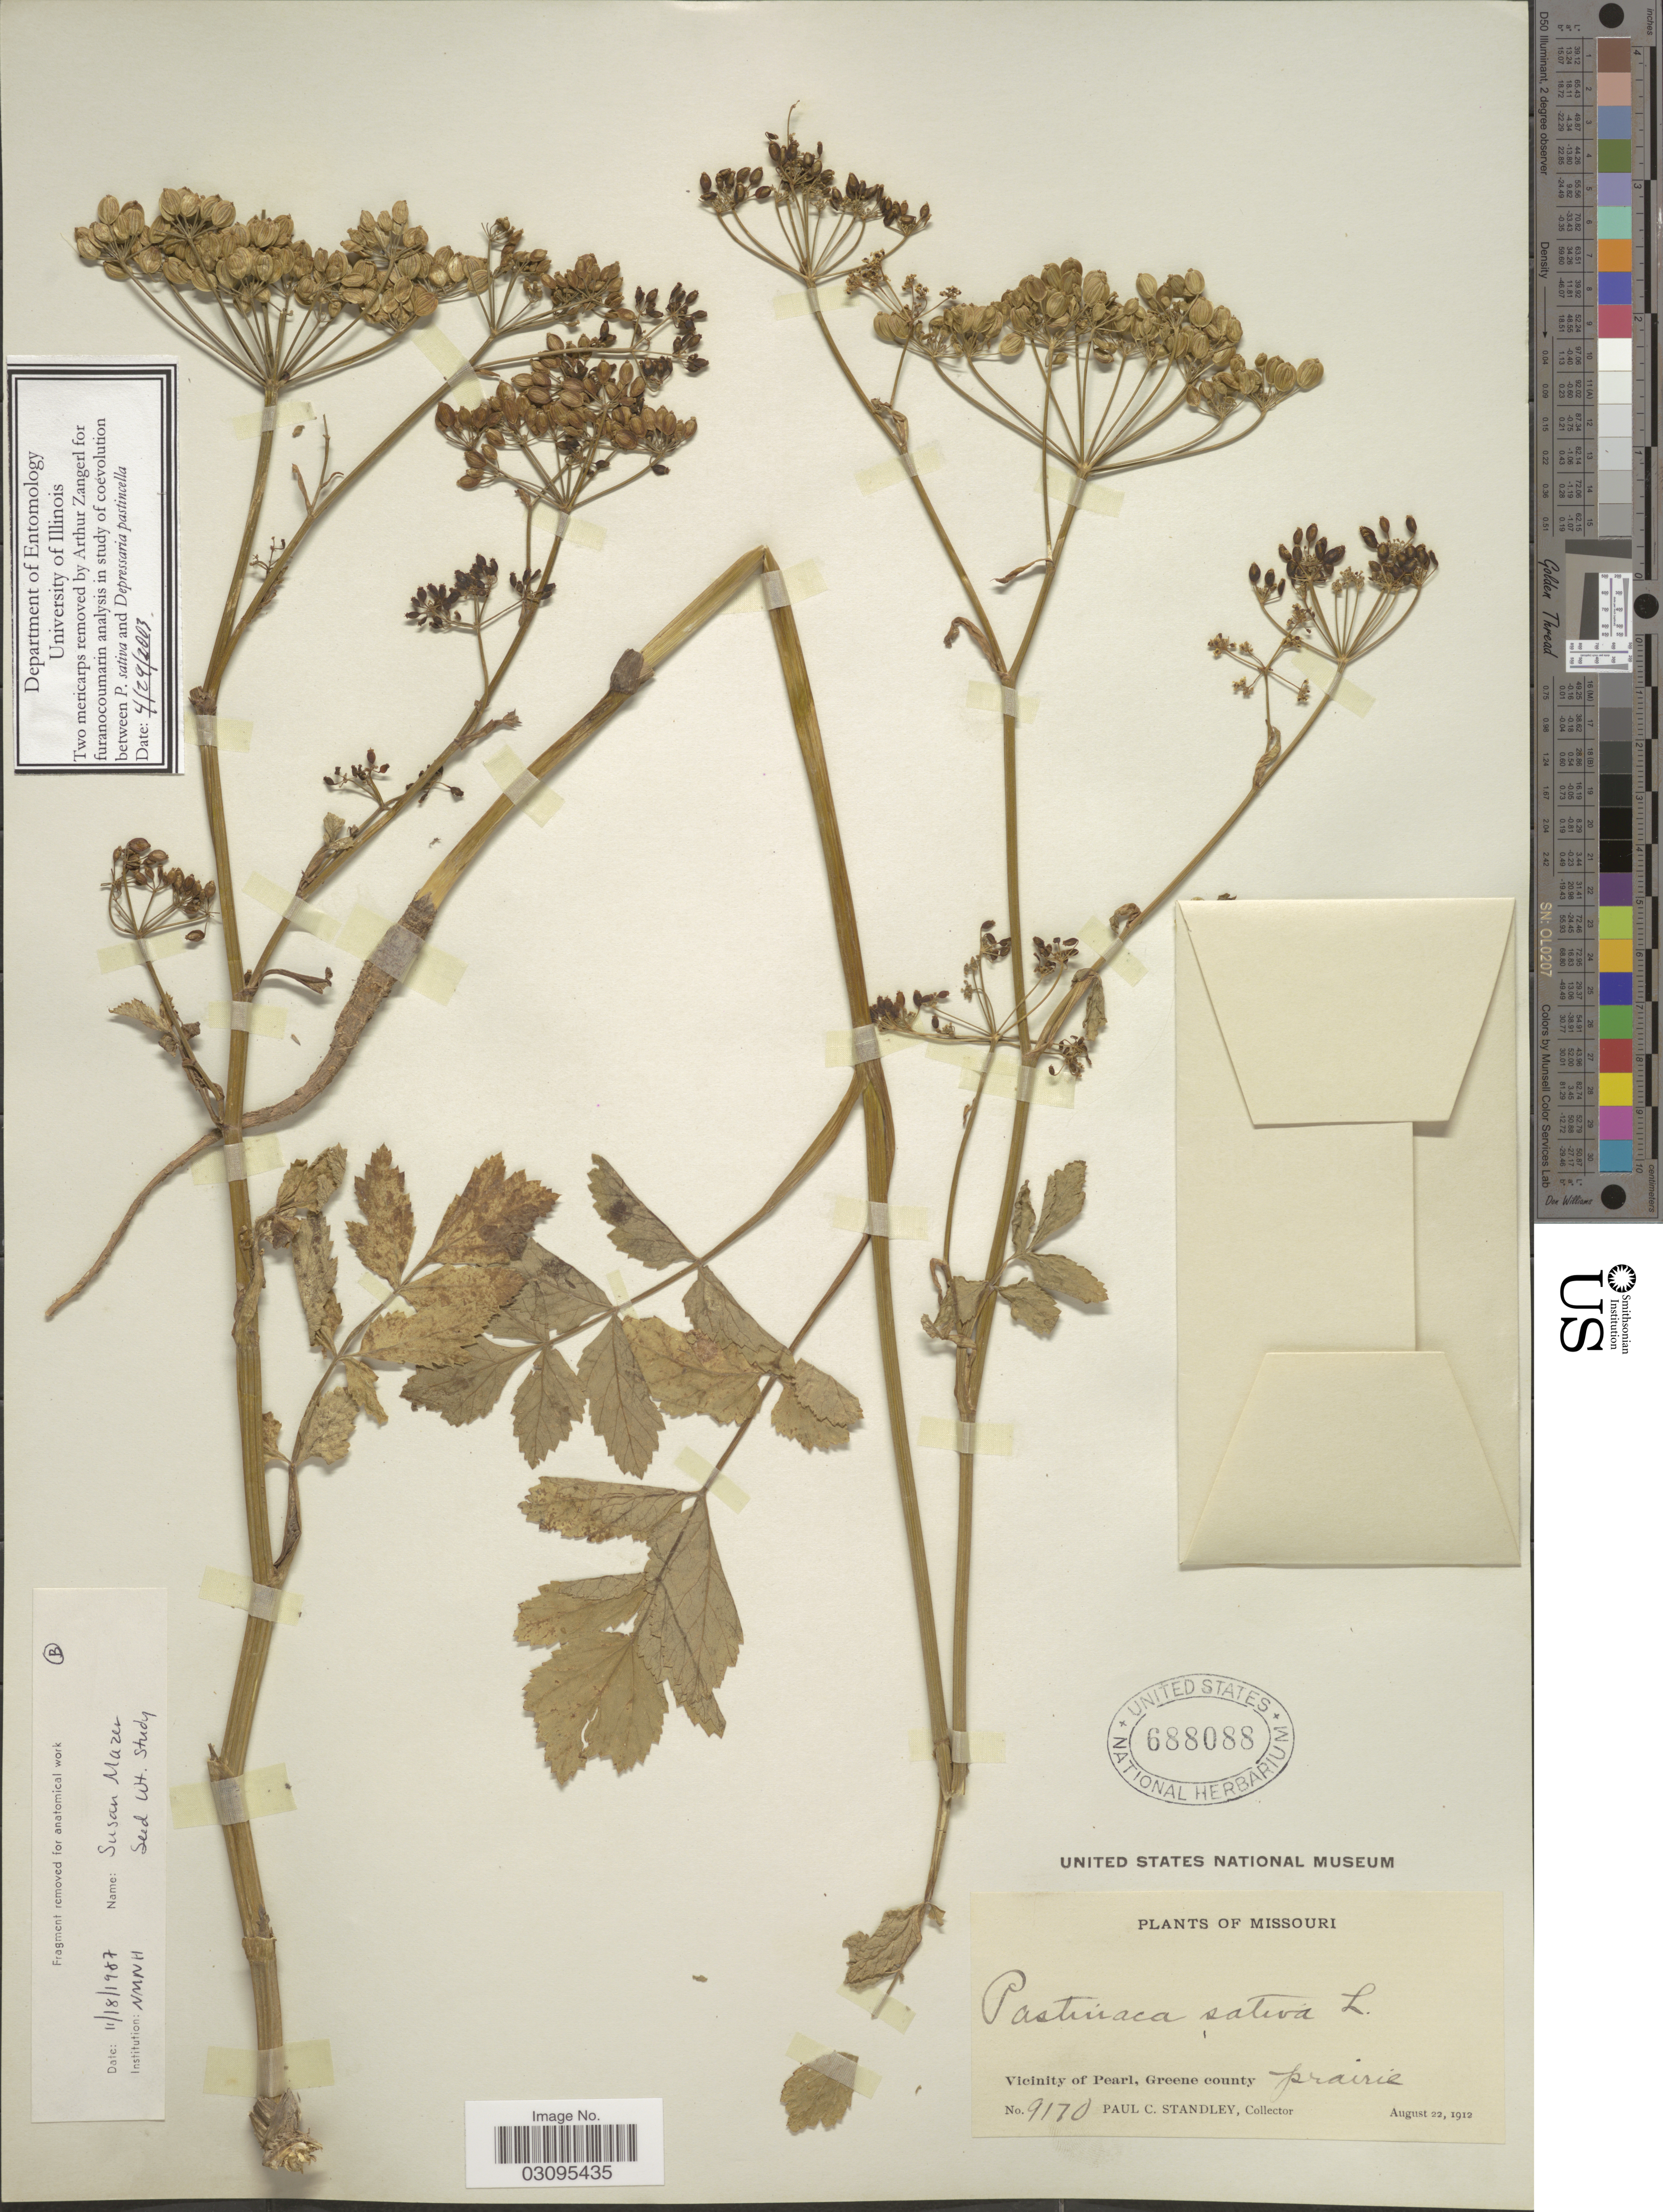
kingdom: Plantae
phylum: Tracheophyta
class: Magnoliopsida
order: Apiales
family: Apiaceae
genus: Pastinaca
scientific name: Pastinaca sativa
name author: L.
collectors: P. C. Standley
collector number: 9170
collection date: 1912-08-22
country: United States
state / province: Missouri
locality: Vicinity of Pearl, Greene county, prairie.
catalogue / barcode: US 688088